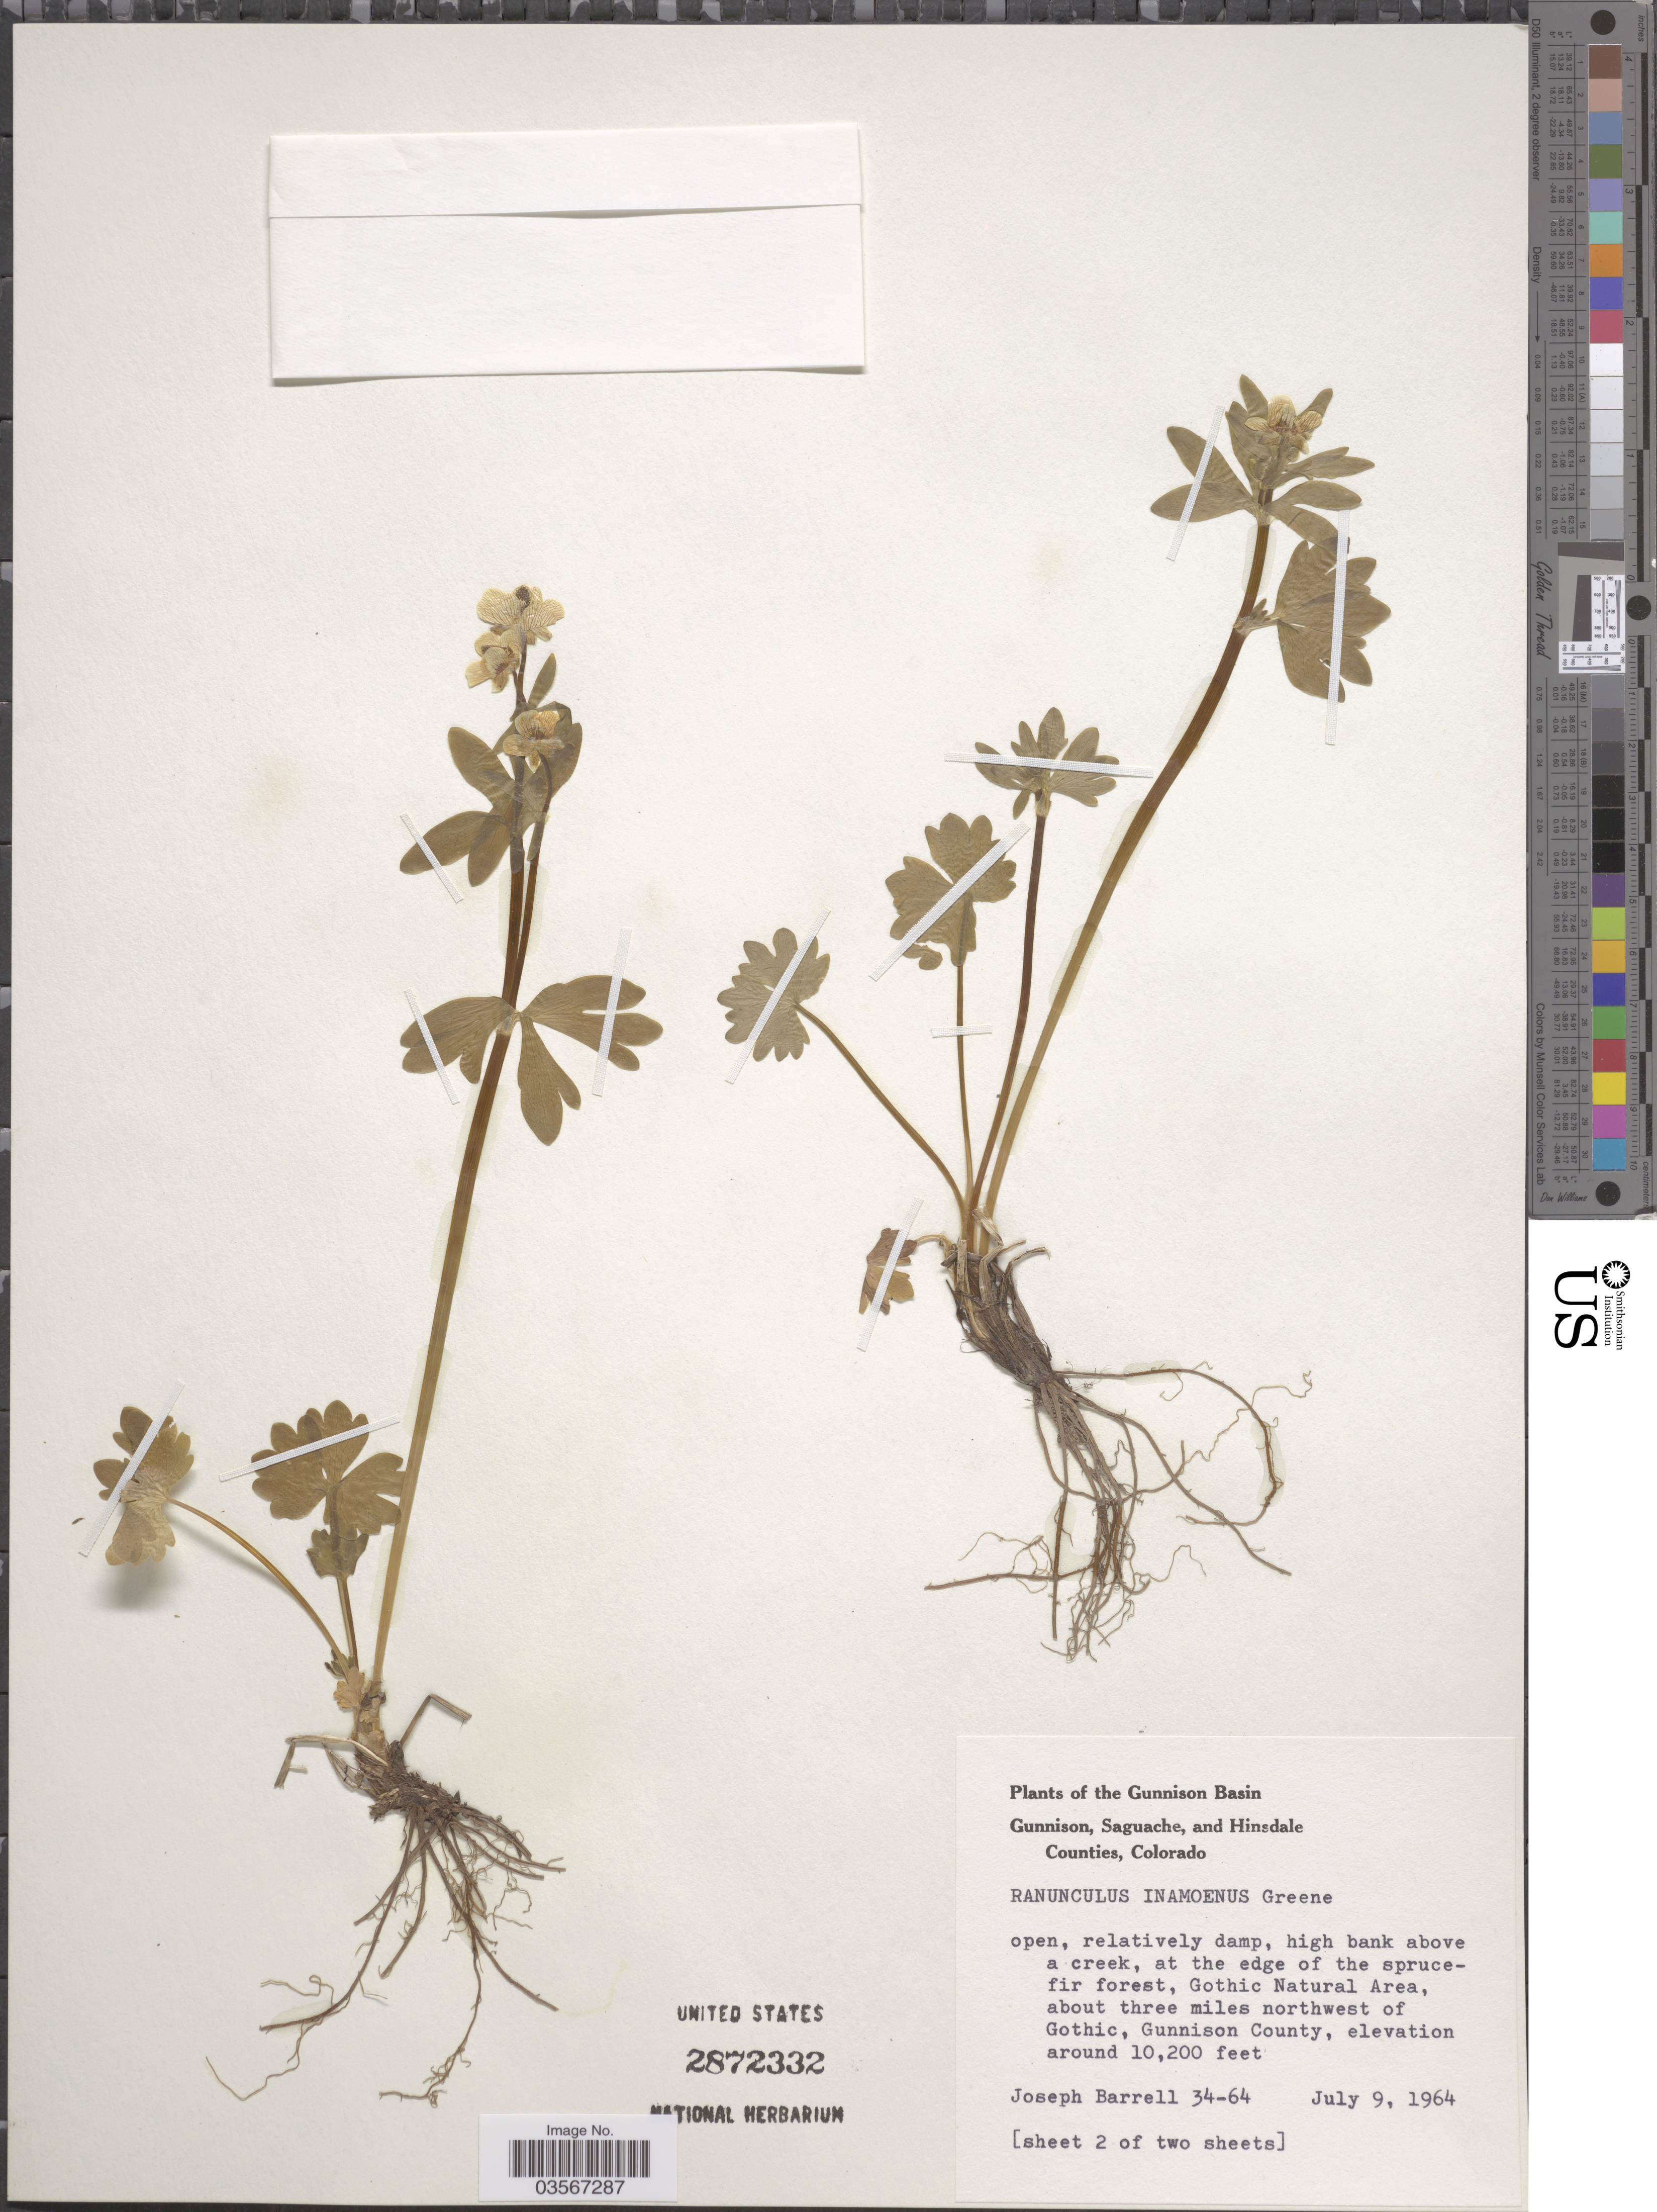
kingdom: Plantae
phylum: Tracheophyta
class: Magnoliopsida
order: Ranunculales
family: Ranunculaceae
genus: Ranunculus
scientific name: Ranunculus inamoenus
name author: Greene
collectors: J. Barrell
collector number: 34-64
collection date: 1964-07-09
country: United States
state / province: Colorado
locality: The Gunnison Basin. Gothic Natural Area, about three miles northwest of Gothic, Gunnison County.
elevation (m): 3109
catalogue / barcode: US 2872332